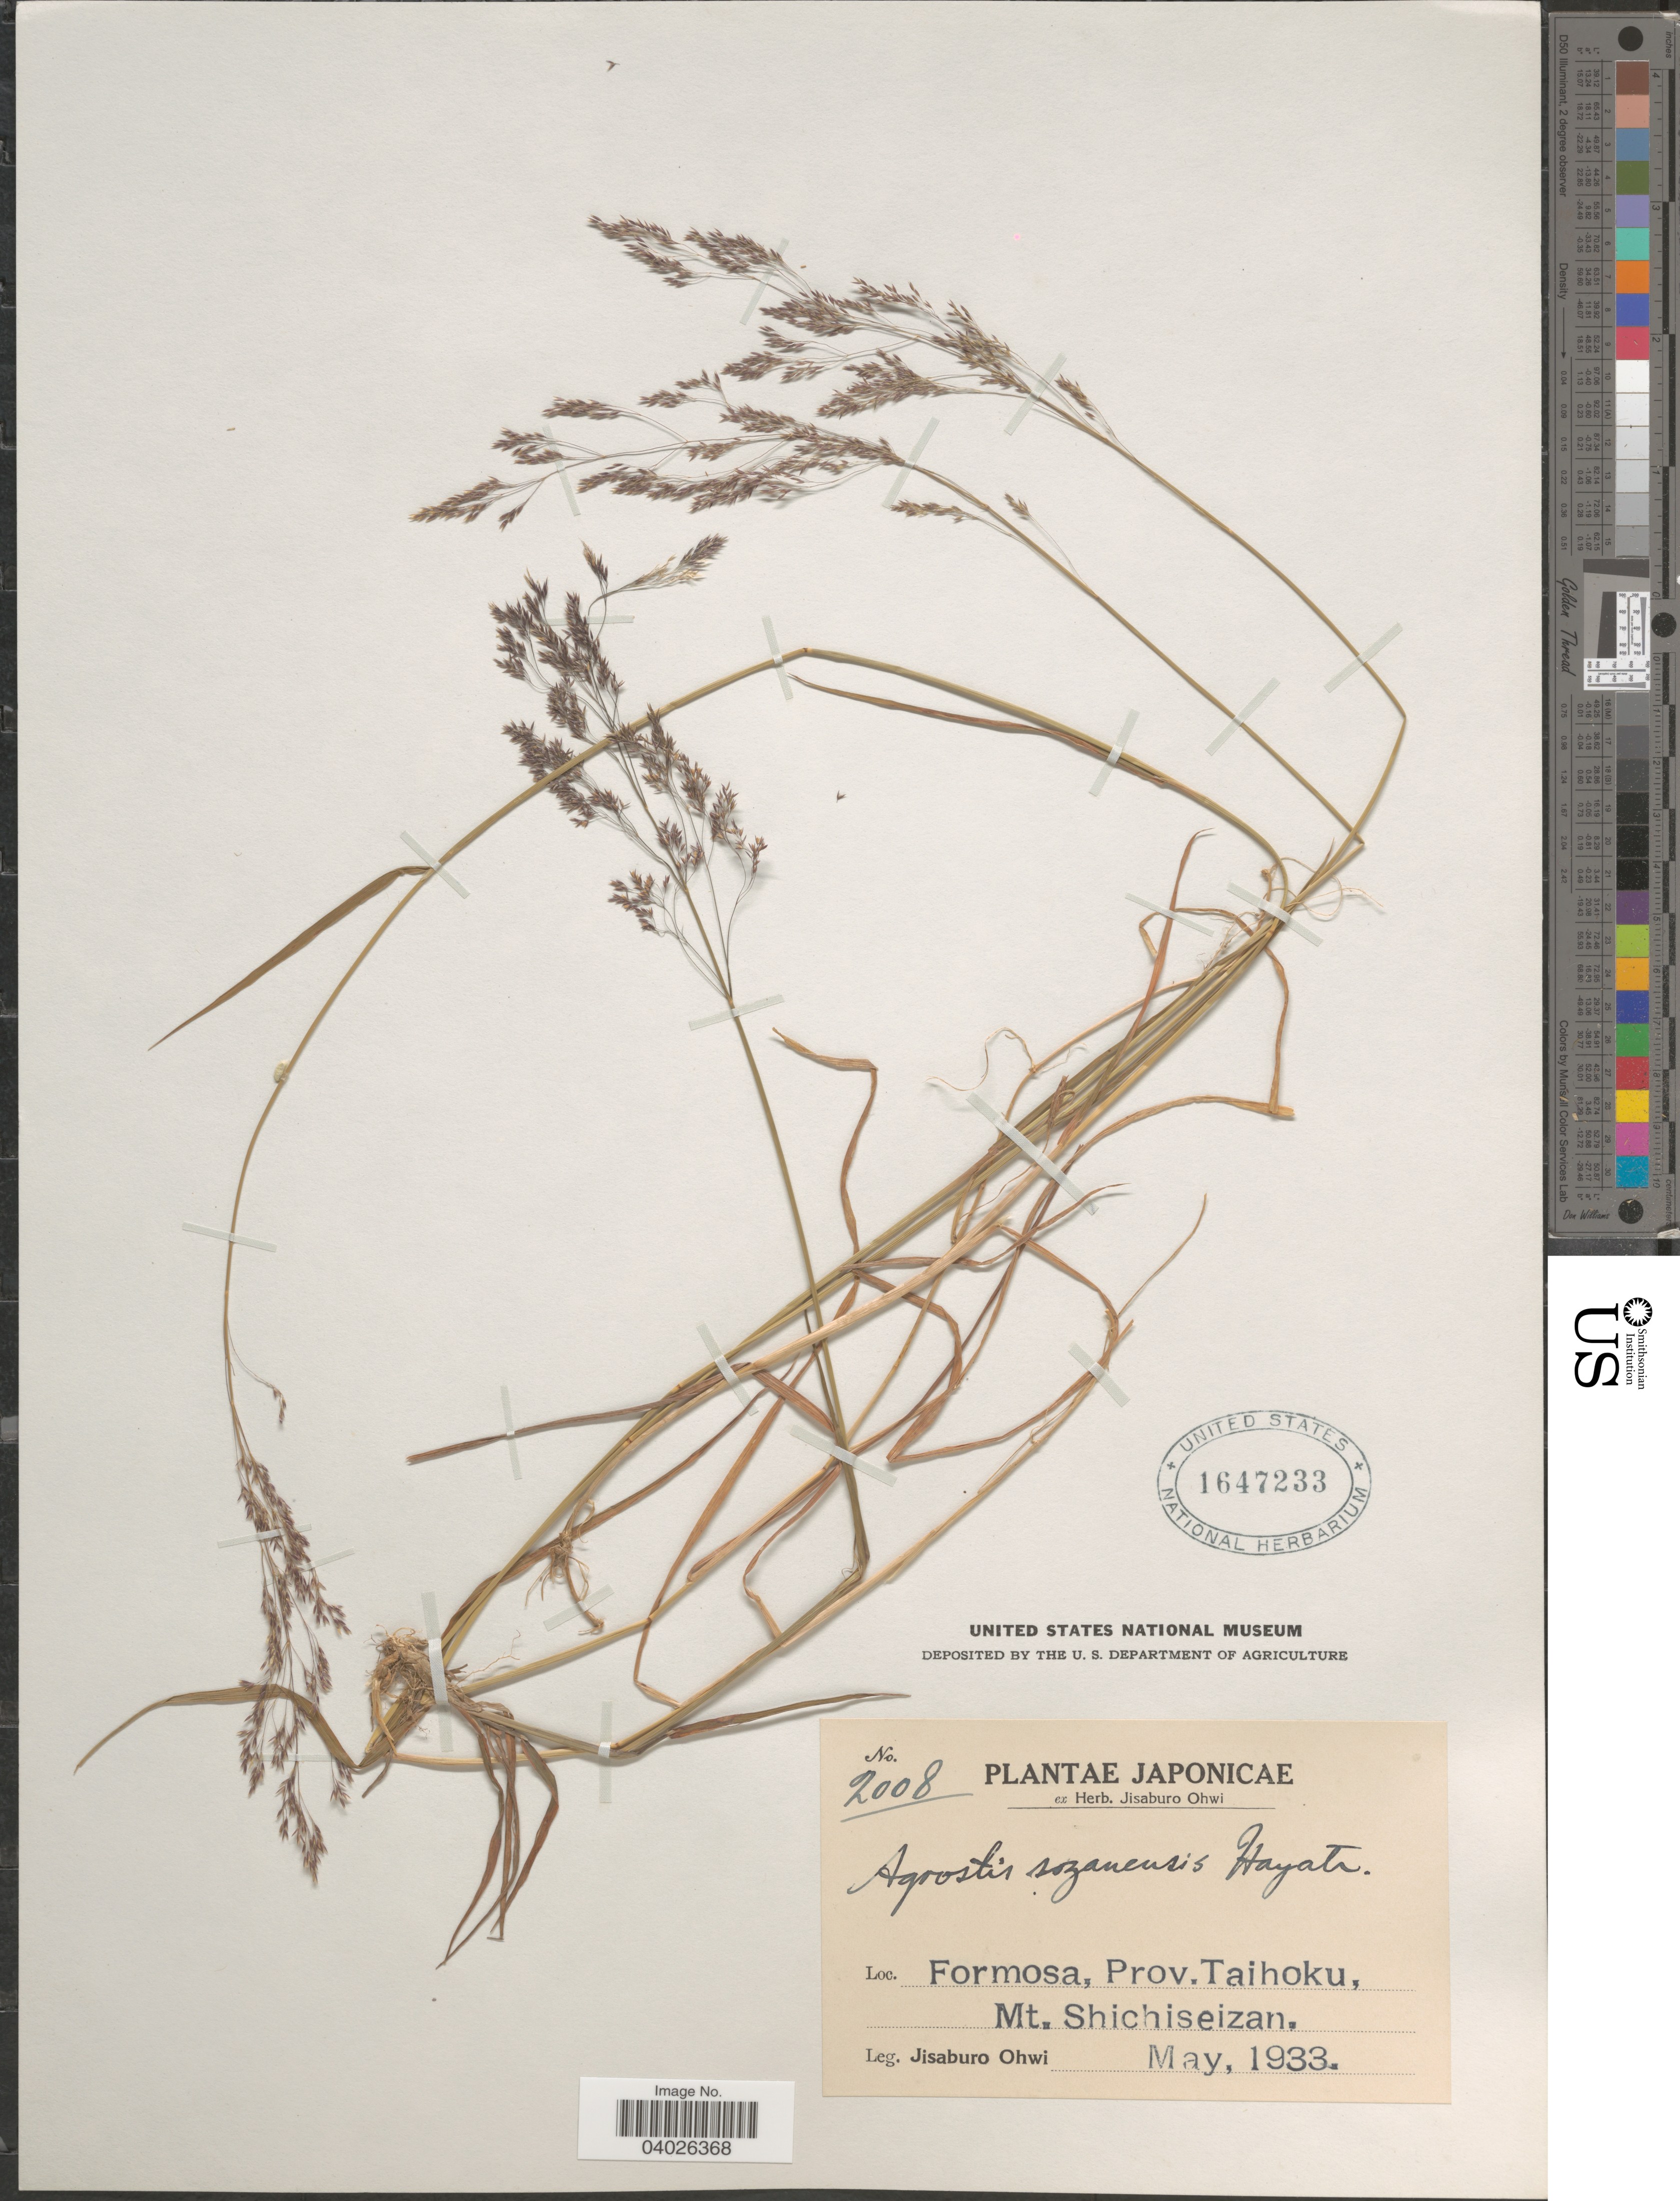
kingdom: Plantae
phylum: Tracheophyta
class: Liliopsida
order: Poales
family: Poaceae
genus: Agrostis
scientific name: Agrostis infirma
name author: Büse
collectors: J. Ohwi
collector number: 2008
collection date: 1933-05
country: Taiwan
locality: Formosa, Prov. Taihoku, Mt. Shichiseizan.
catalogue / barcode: US 1647233